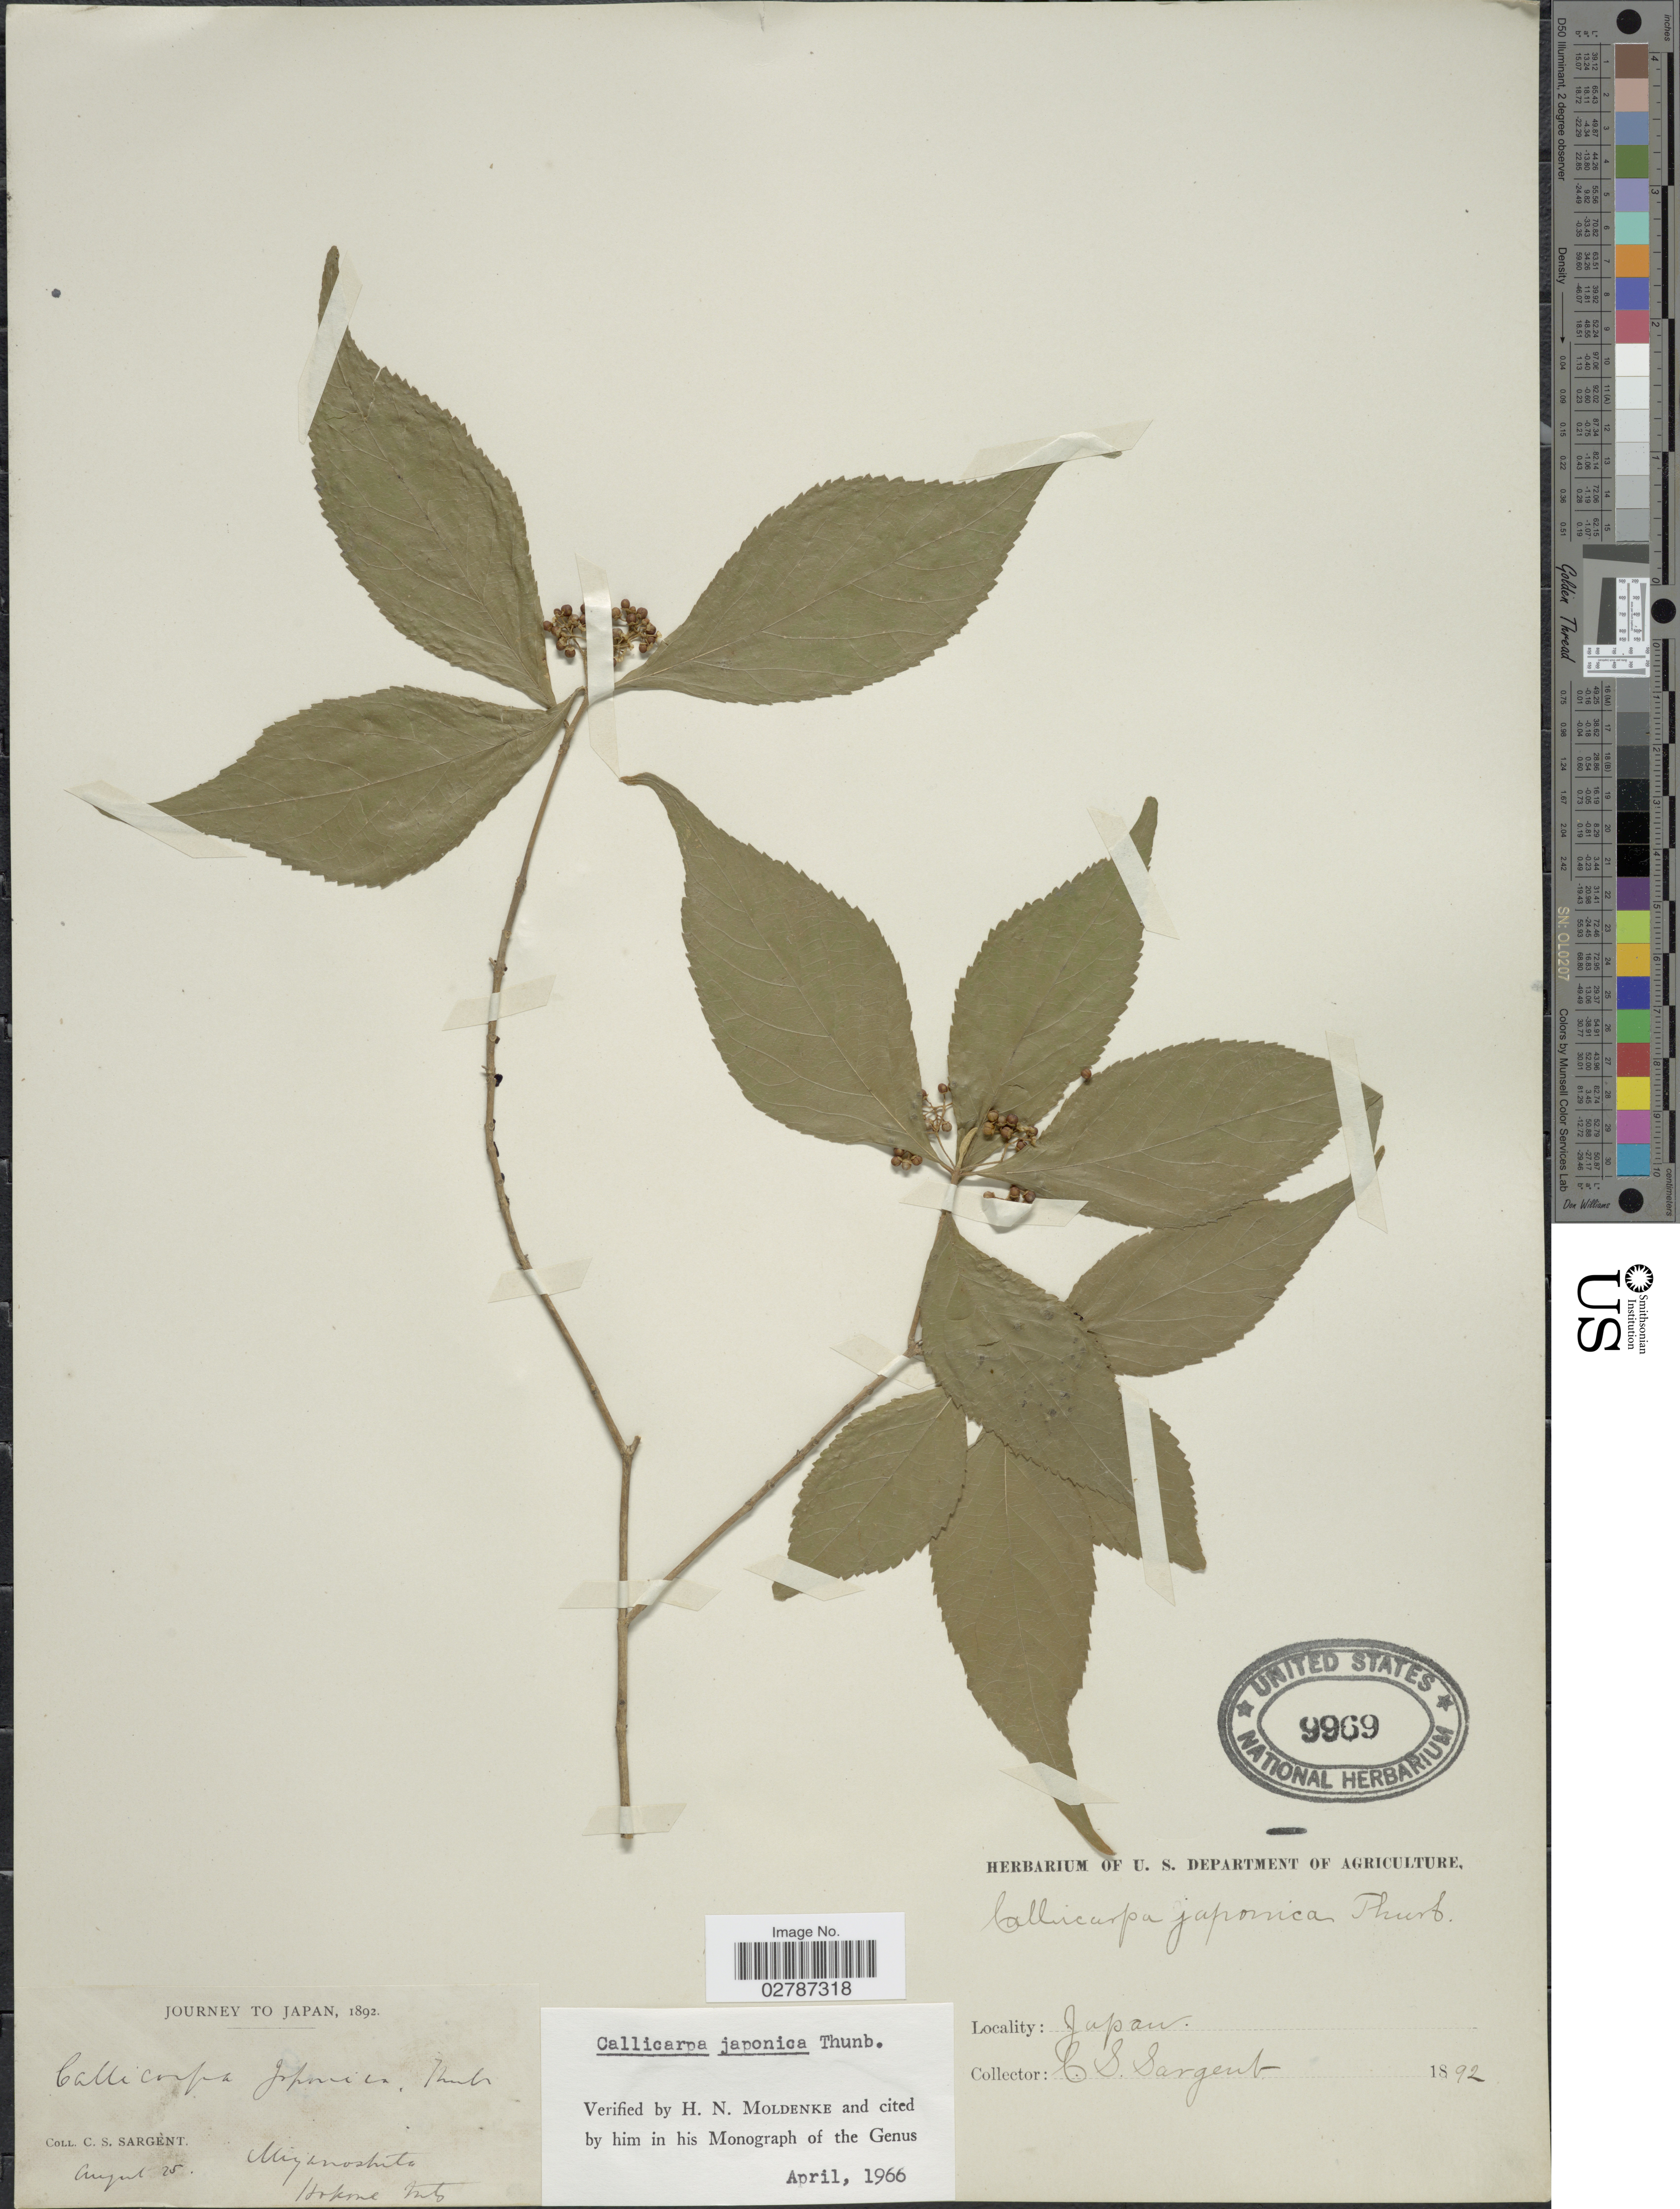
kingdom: Plantae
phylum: Tracheophyta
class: Magnoliopsida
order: Lamiales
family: Lamiaceae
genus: Callicarpa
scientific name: Callicarpa japonica var. japonica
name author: Thunb.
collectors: C. S. Sargent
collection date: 1892-08-25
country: Japan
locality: Miyanoshitu, Hakone Mts.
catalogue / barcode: US 9969